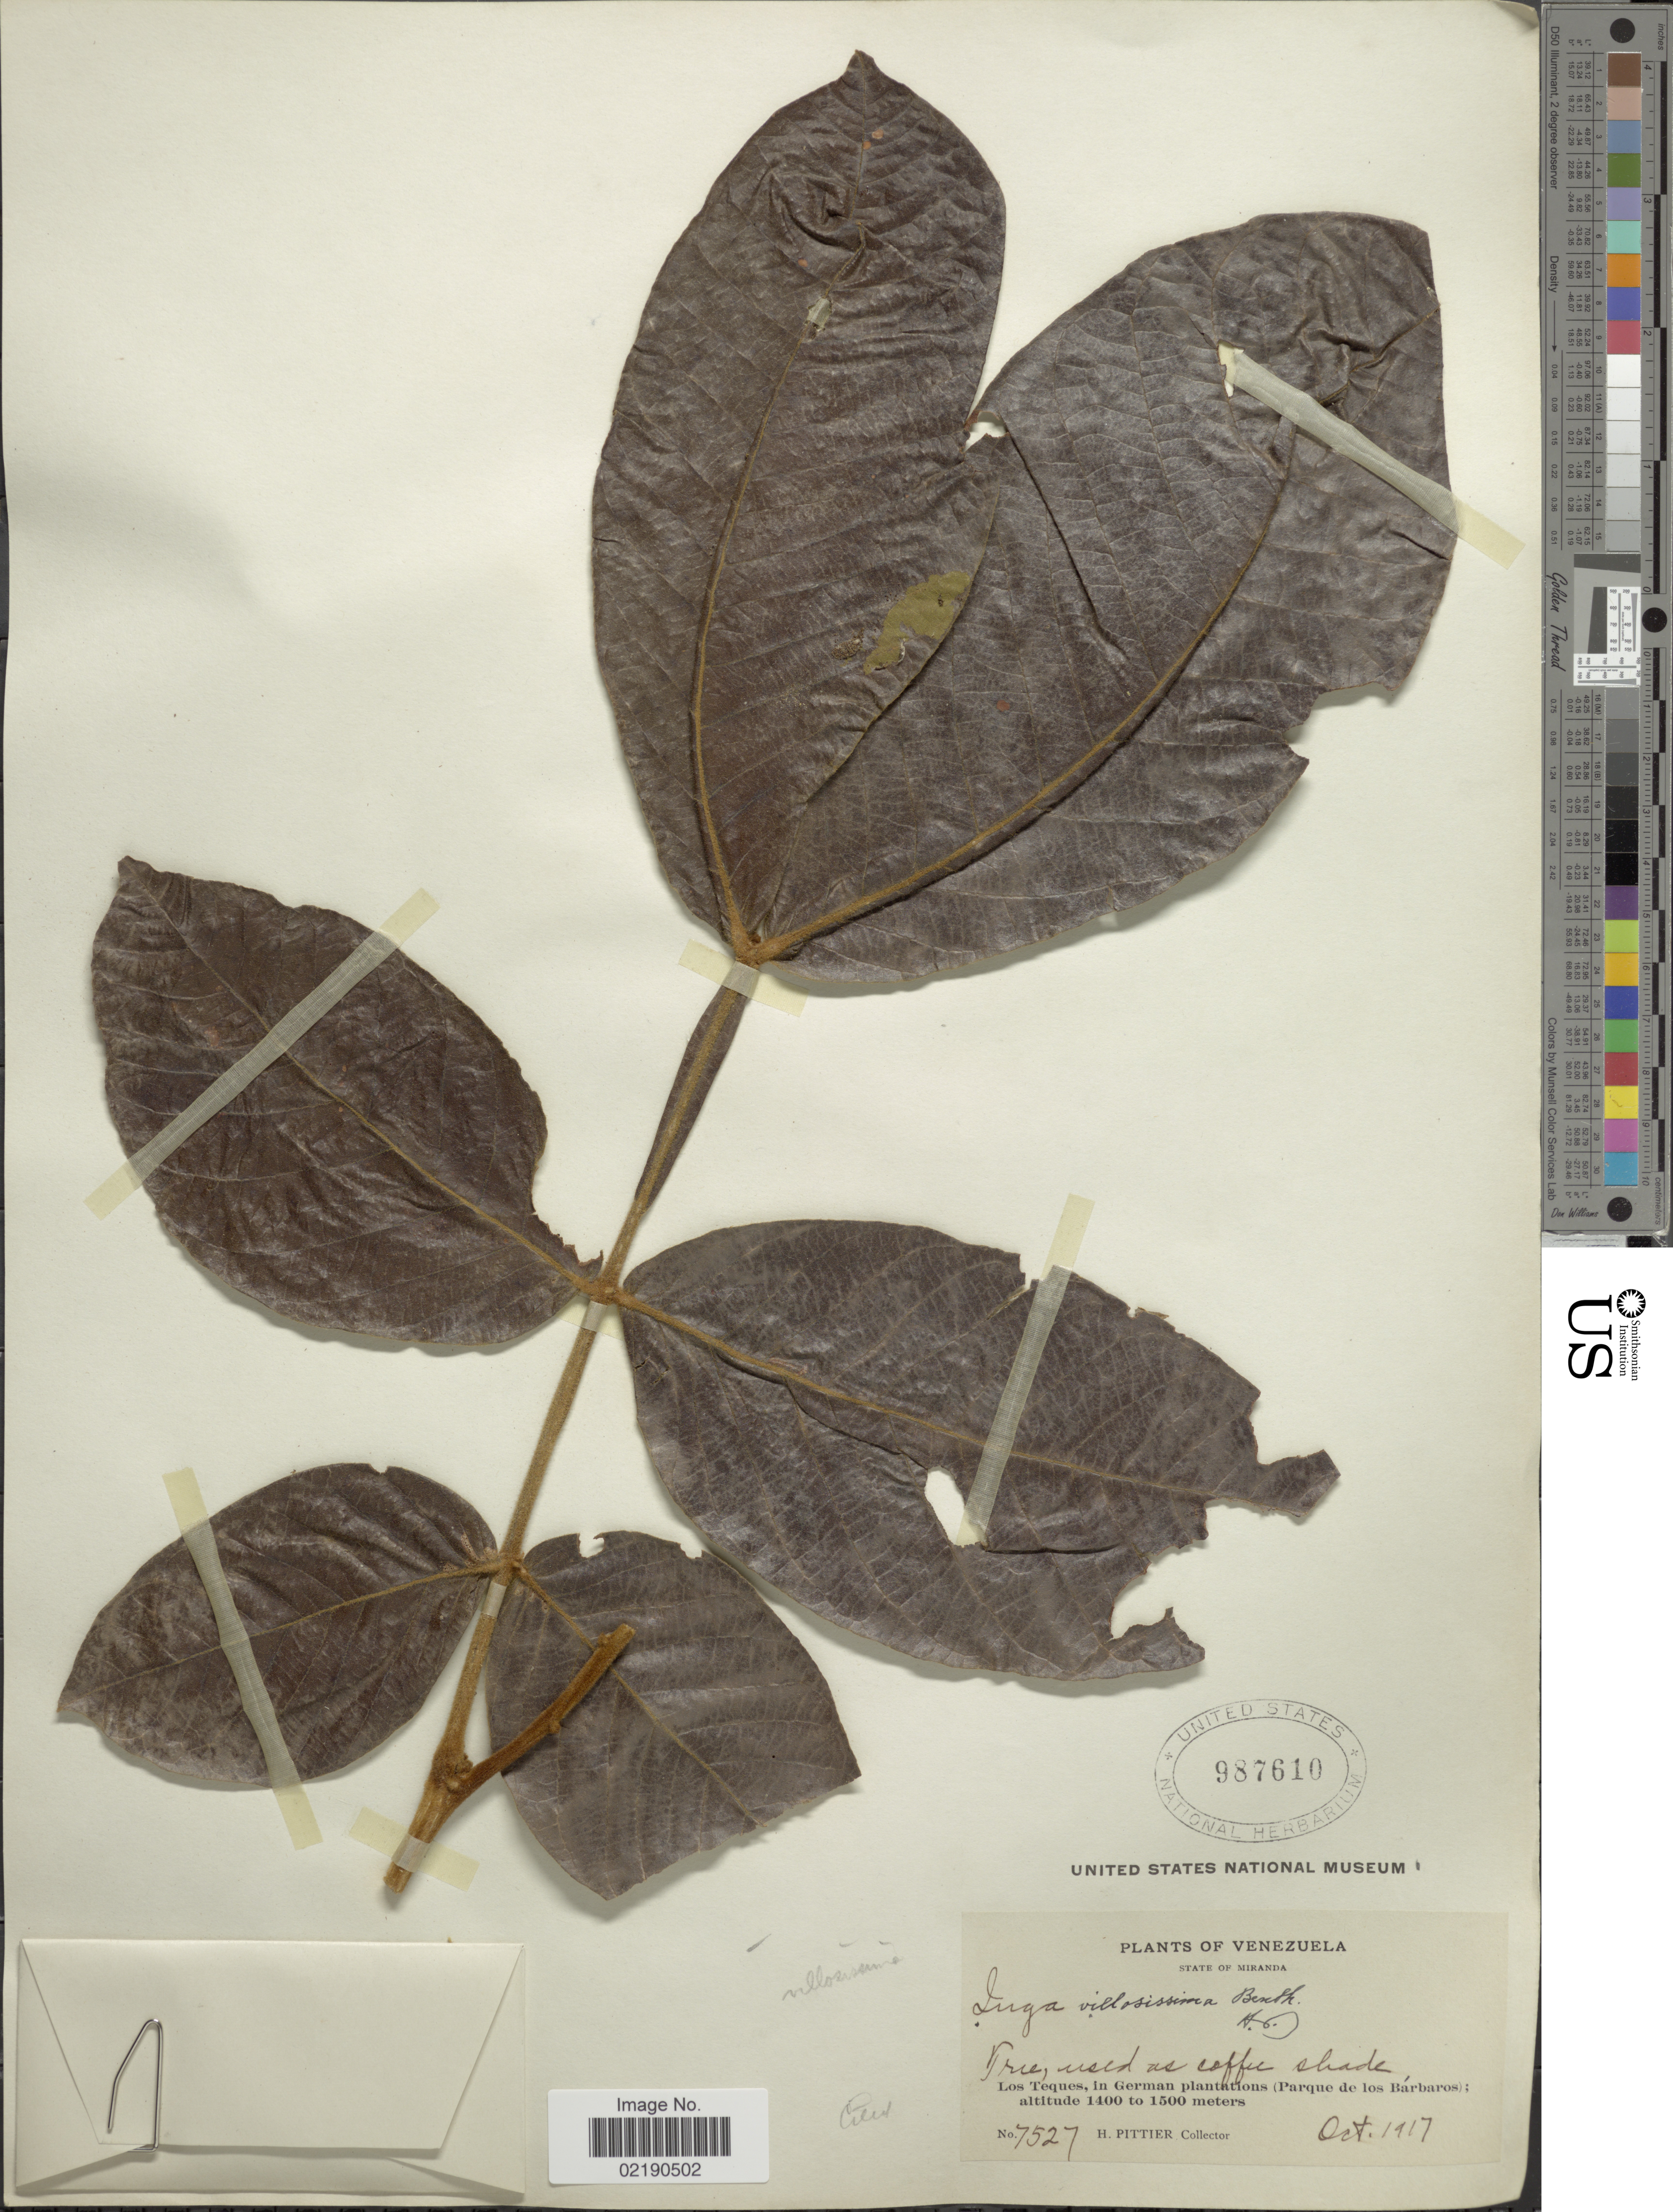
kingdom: Plantae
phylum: Tracheophyta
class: Magnoliopsida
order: Fabales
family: Fabaceae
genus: Inga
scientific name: Inga villosissima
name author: Benth.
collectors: H. F. Pittier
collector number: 7527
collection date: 1917-10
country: Venezuela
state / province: Miranda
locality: Los Teques, in German Plantations ( Parque de los Barbaros)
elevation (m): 1400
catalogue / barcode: US 987610